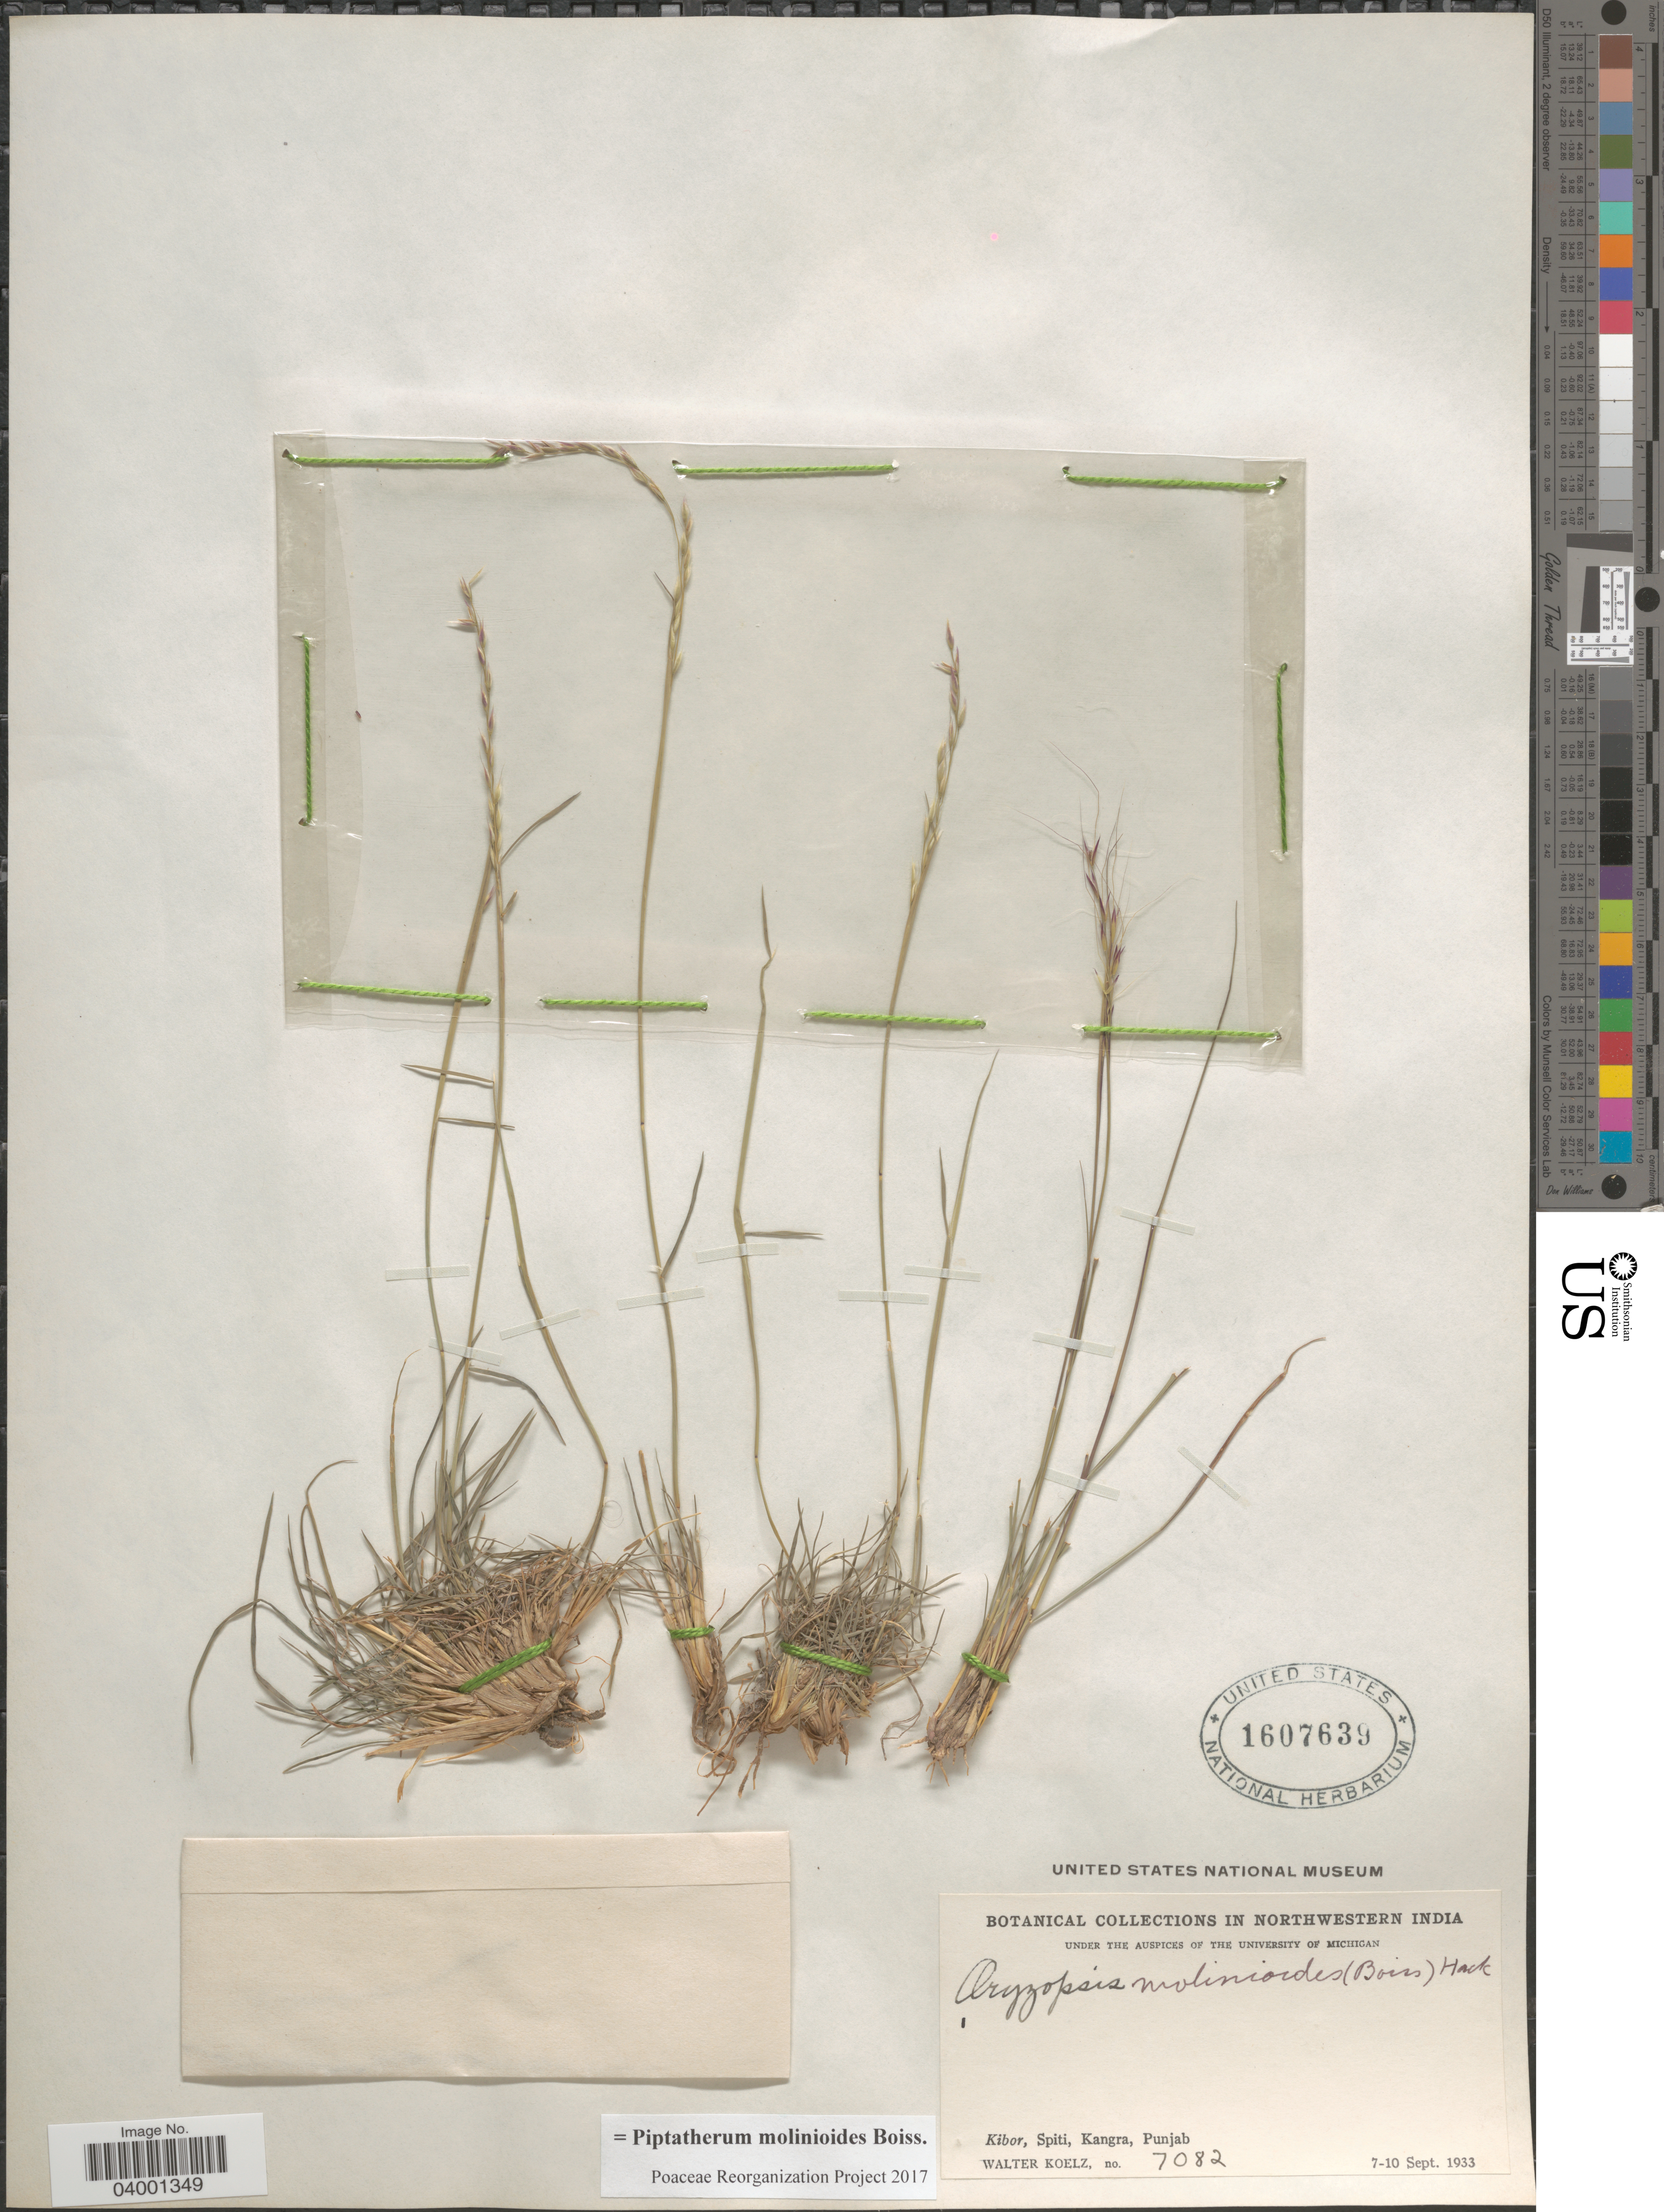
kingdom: Plantae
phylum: Tracheophyta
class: Liliopsida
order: Poales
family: Poaceae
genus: Piptatherum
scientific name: Piptatherum molinioides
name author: Boiss.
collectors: W. N. Koelz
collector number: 7082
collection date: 1933-09-07/1933-09-10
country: India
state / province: Punjab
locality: In Northwestern India. Kibor, Spiti, Kangra.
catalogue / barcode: US 1607639